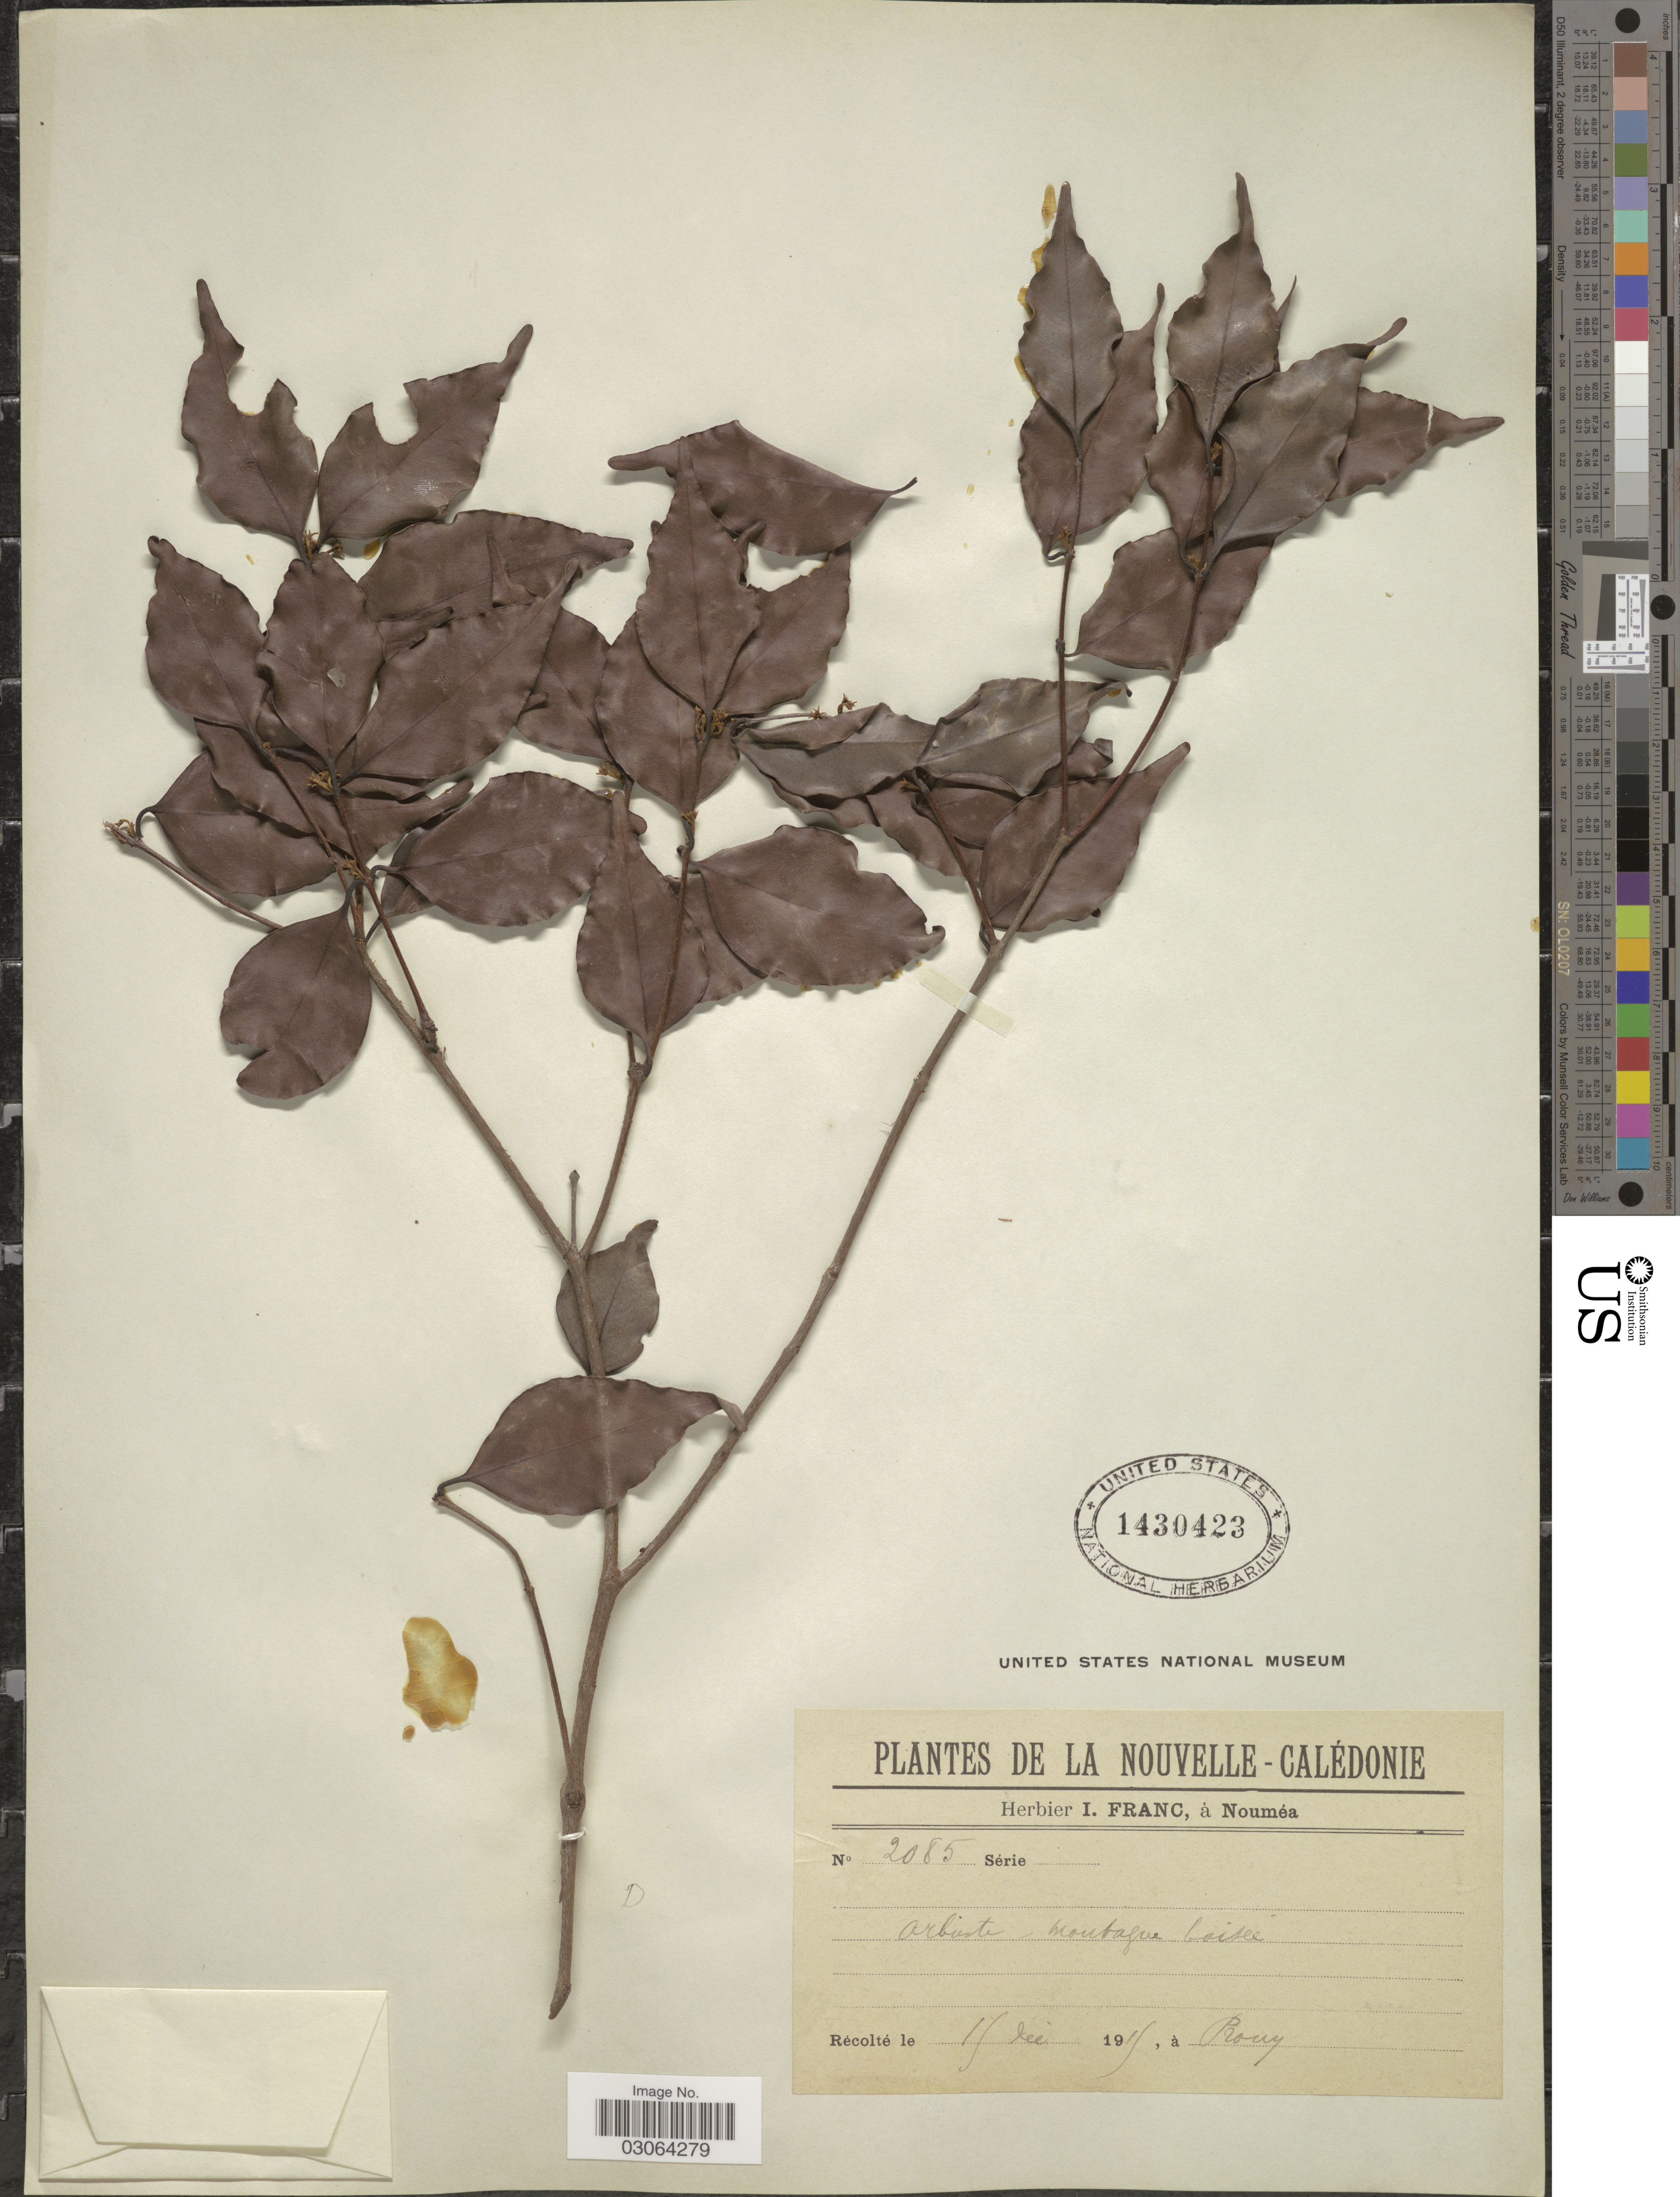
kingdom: Plantae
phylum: Tracheophyta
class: Magnoliopsida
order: Myrtales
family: Myrtaceae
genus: Xanthomyrtus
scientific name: Xanthomyrtus hienghenensis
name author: Guillaumin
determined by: Scott, A. J.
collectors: ex herb. I. Franc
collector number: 2085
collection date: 1919-12-19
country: New Caledonia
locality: De La Nouvelle-Calédonie. Prony.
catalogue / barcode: US 1430423